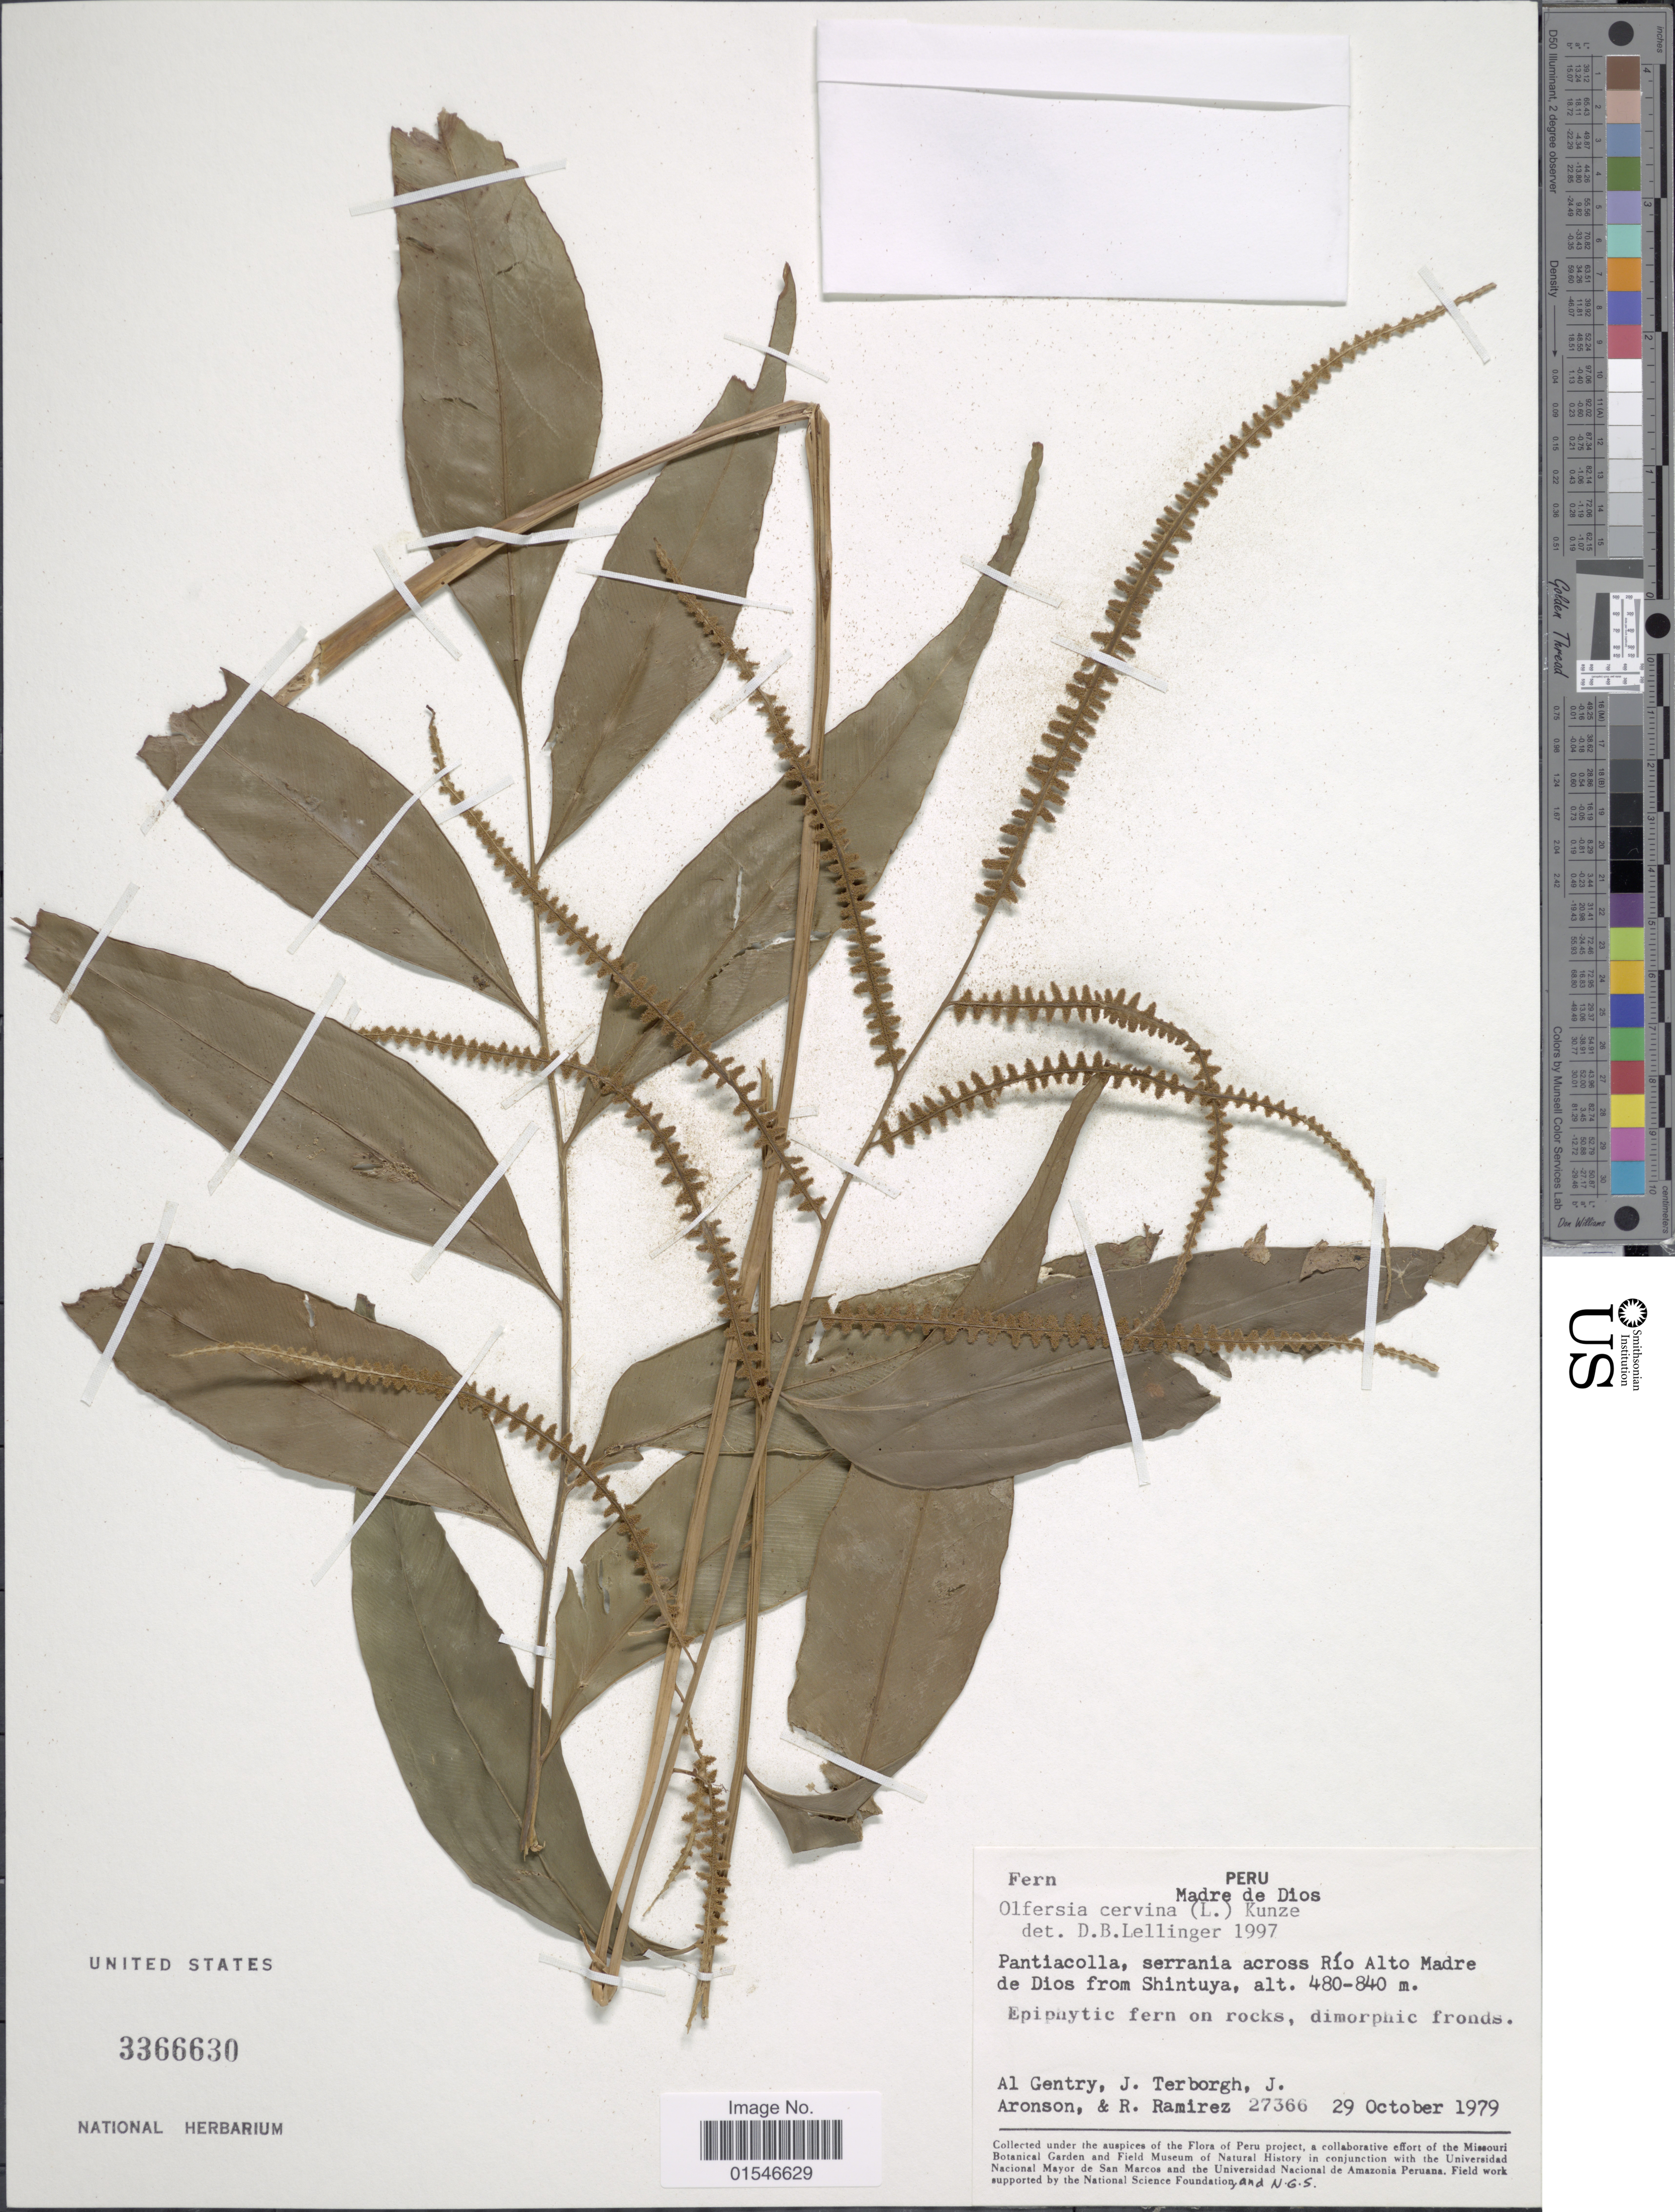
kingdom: Plantae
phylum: Tracheophyta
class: Polypodiopsida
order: Polypodiales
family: Dryopteridaceae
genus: Olfersia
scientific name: Olfersia cervina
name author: (L.) Kunze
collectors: A. H. Gentry, J. Terborgh, J. Aronson & R. Ramirez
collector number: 27366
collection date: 1979-10-29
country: Peru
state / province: Madre de Dios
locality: Pantiacolla, serrania across Río Alto Madre de Dios from Shintuya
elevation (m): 480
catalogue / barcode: US 3366630